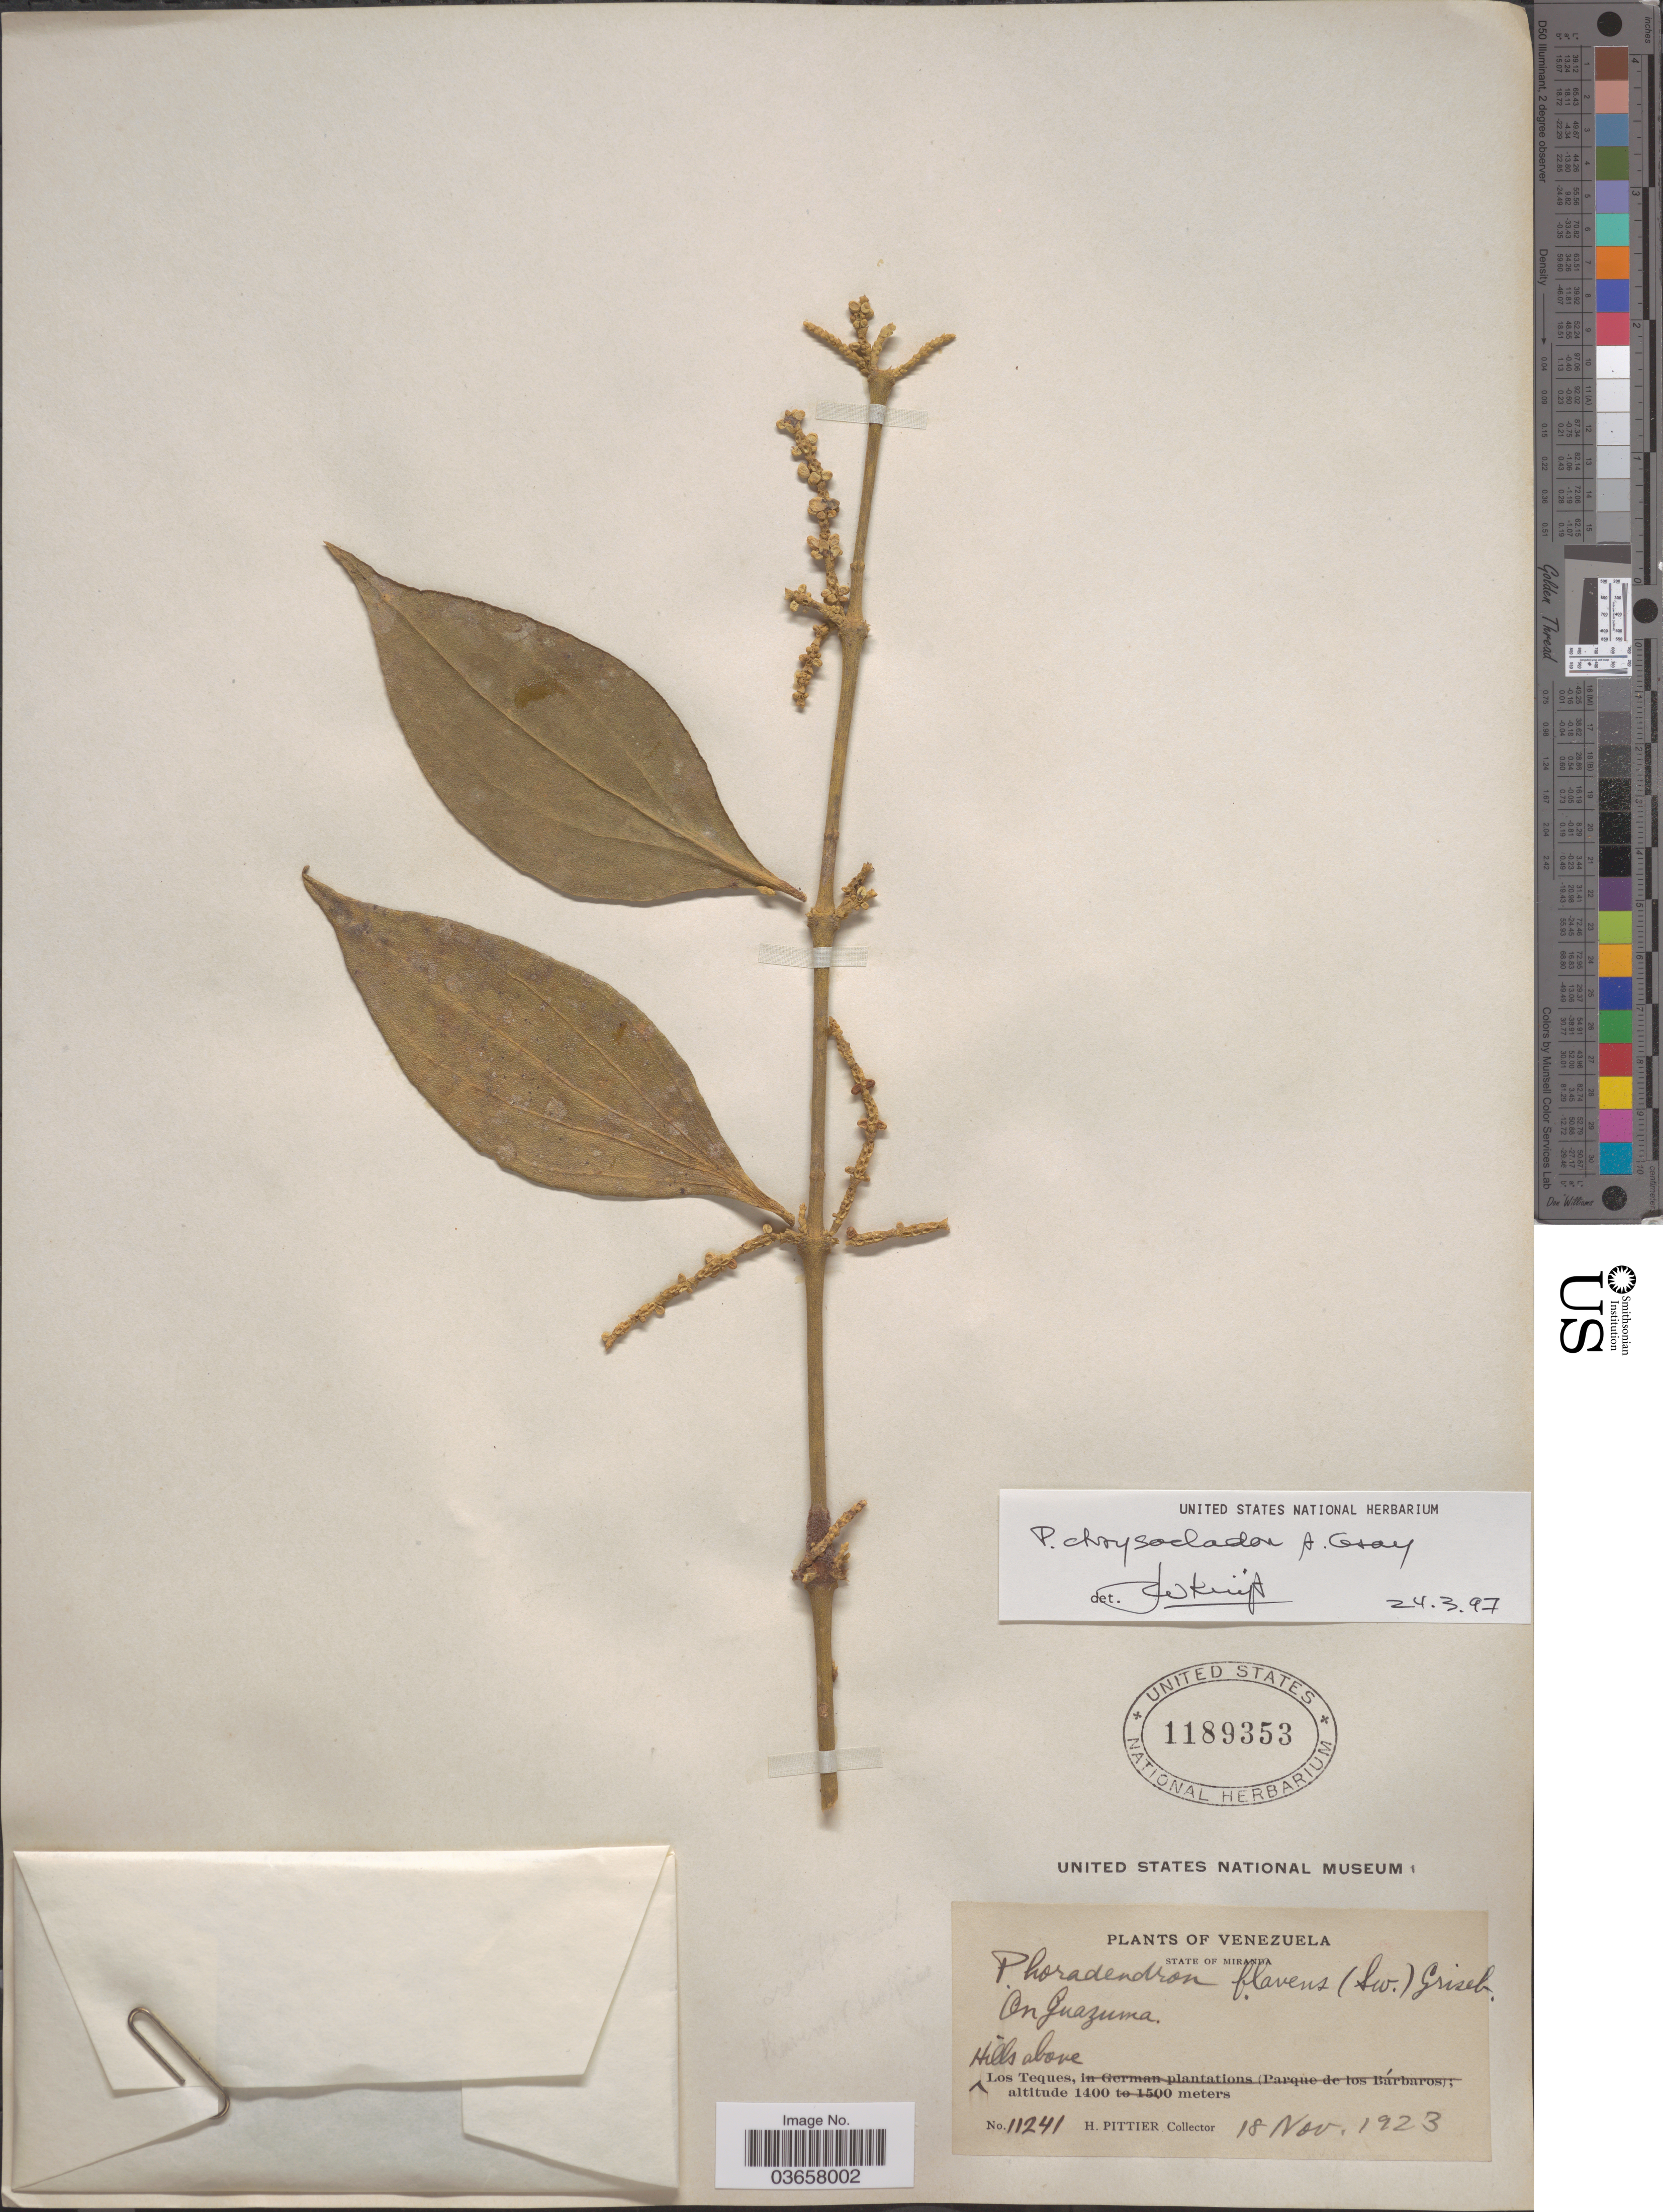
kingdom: Plantae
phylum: Tracheophyta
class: Magnoliopsida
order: Santalales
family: Viscaceae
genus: Phoradendron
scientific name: Phoradendron chrysocladon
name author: A. Gray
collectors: H. F. Pittier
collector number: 11241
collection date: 1923-11-18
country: Venezuela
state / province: Miranda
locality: Hills above Los Teques.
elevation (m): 1400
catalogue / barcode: US 1189353